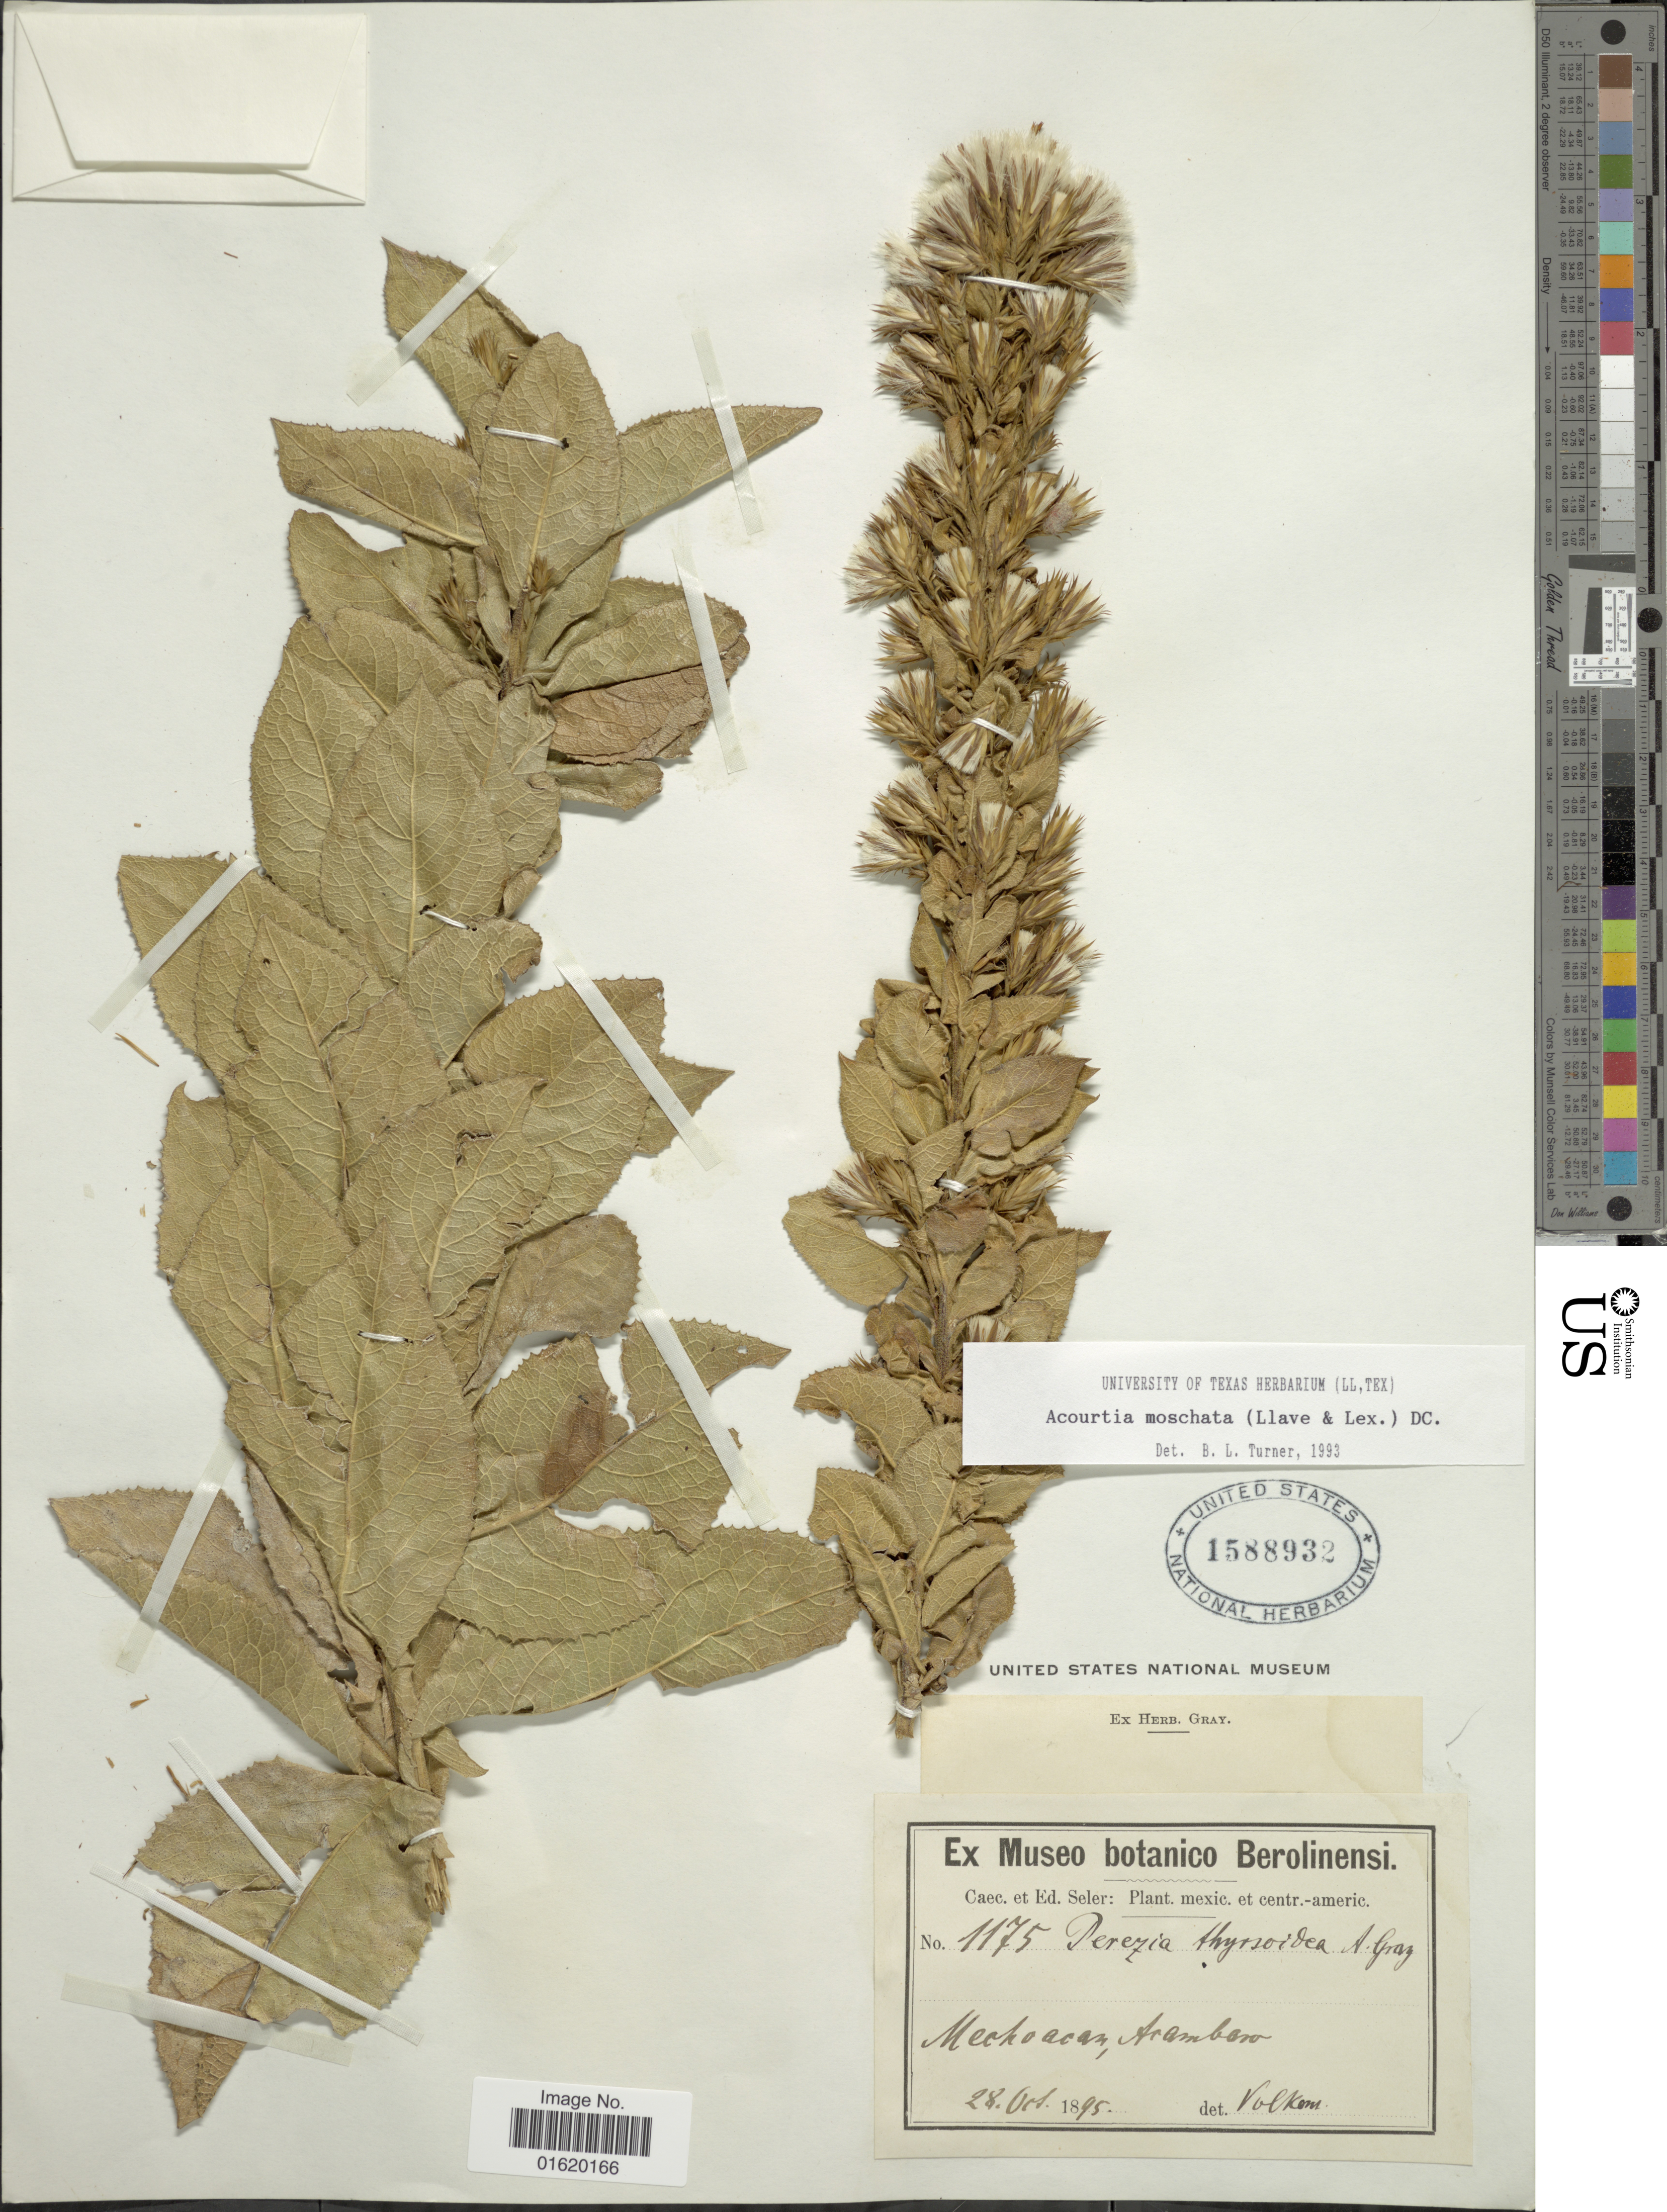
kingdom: Plantae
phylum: Tracheophyta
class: Magnoliopsida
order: Asterales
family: Asteraceae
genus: Acourtia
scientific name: Acourtia moschata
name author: DC.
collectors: ex Caec. et Ed Seler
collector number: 1175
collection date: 1895-10-28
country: Mexico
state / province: Michoacán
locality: Acambaro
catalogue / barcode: US 1588932